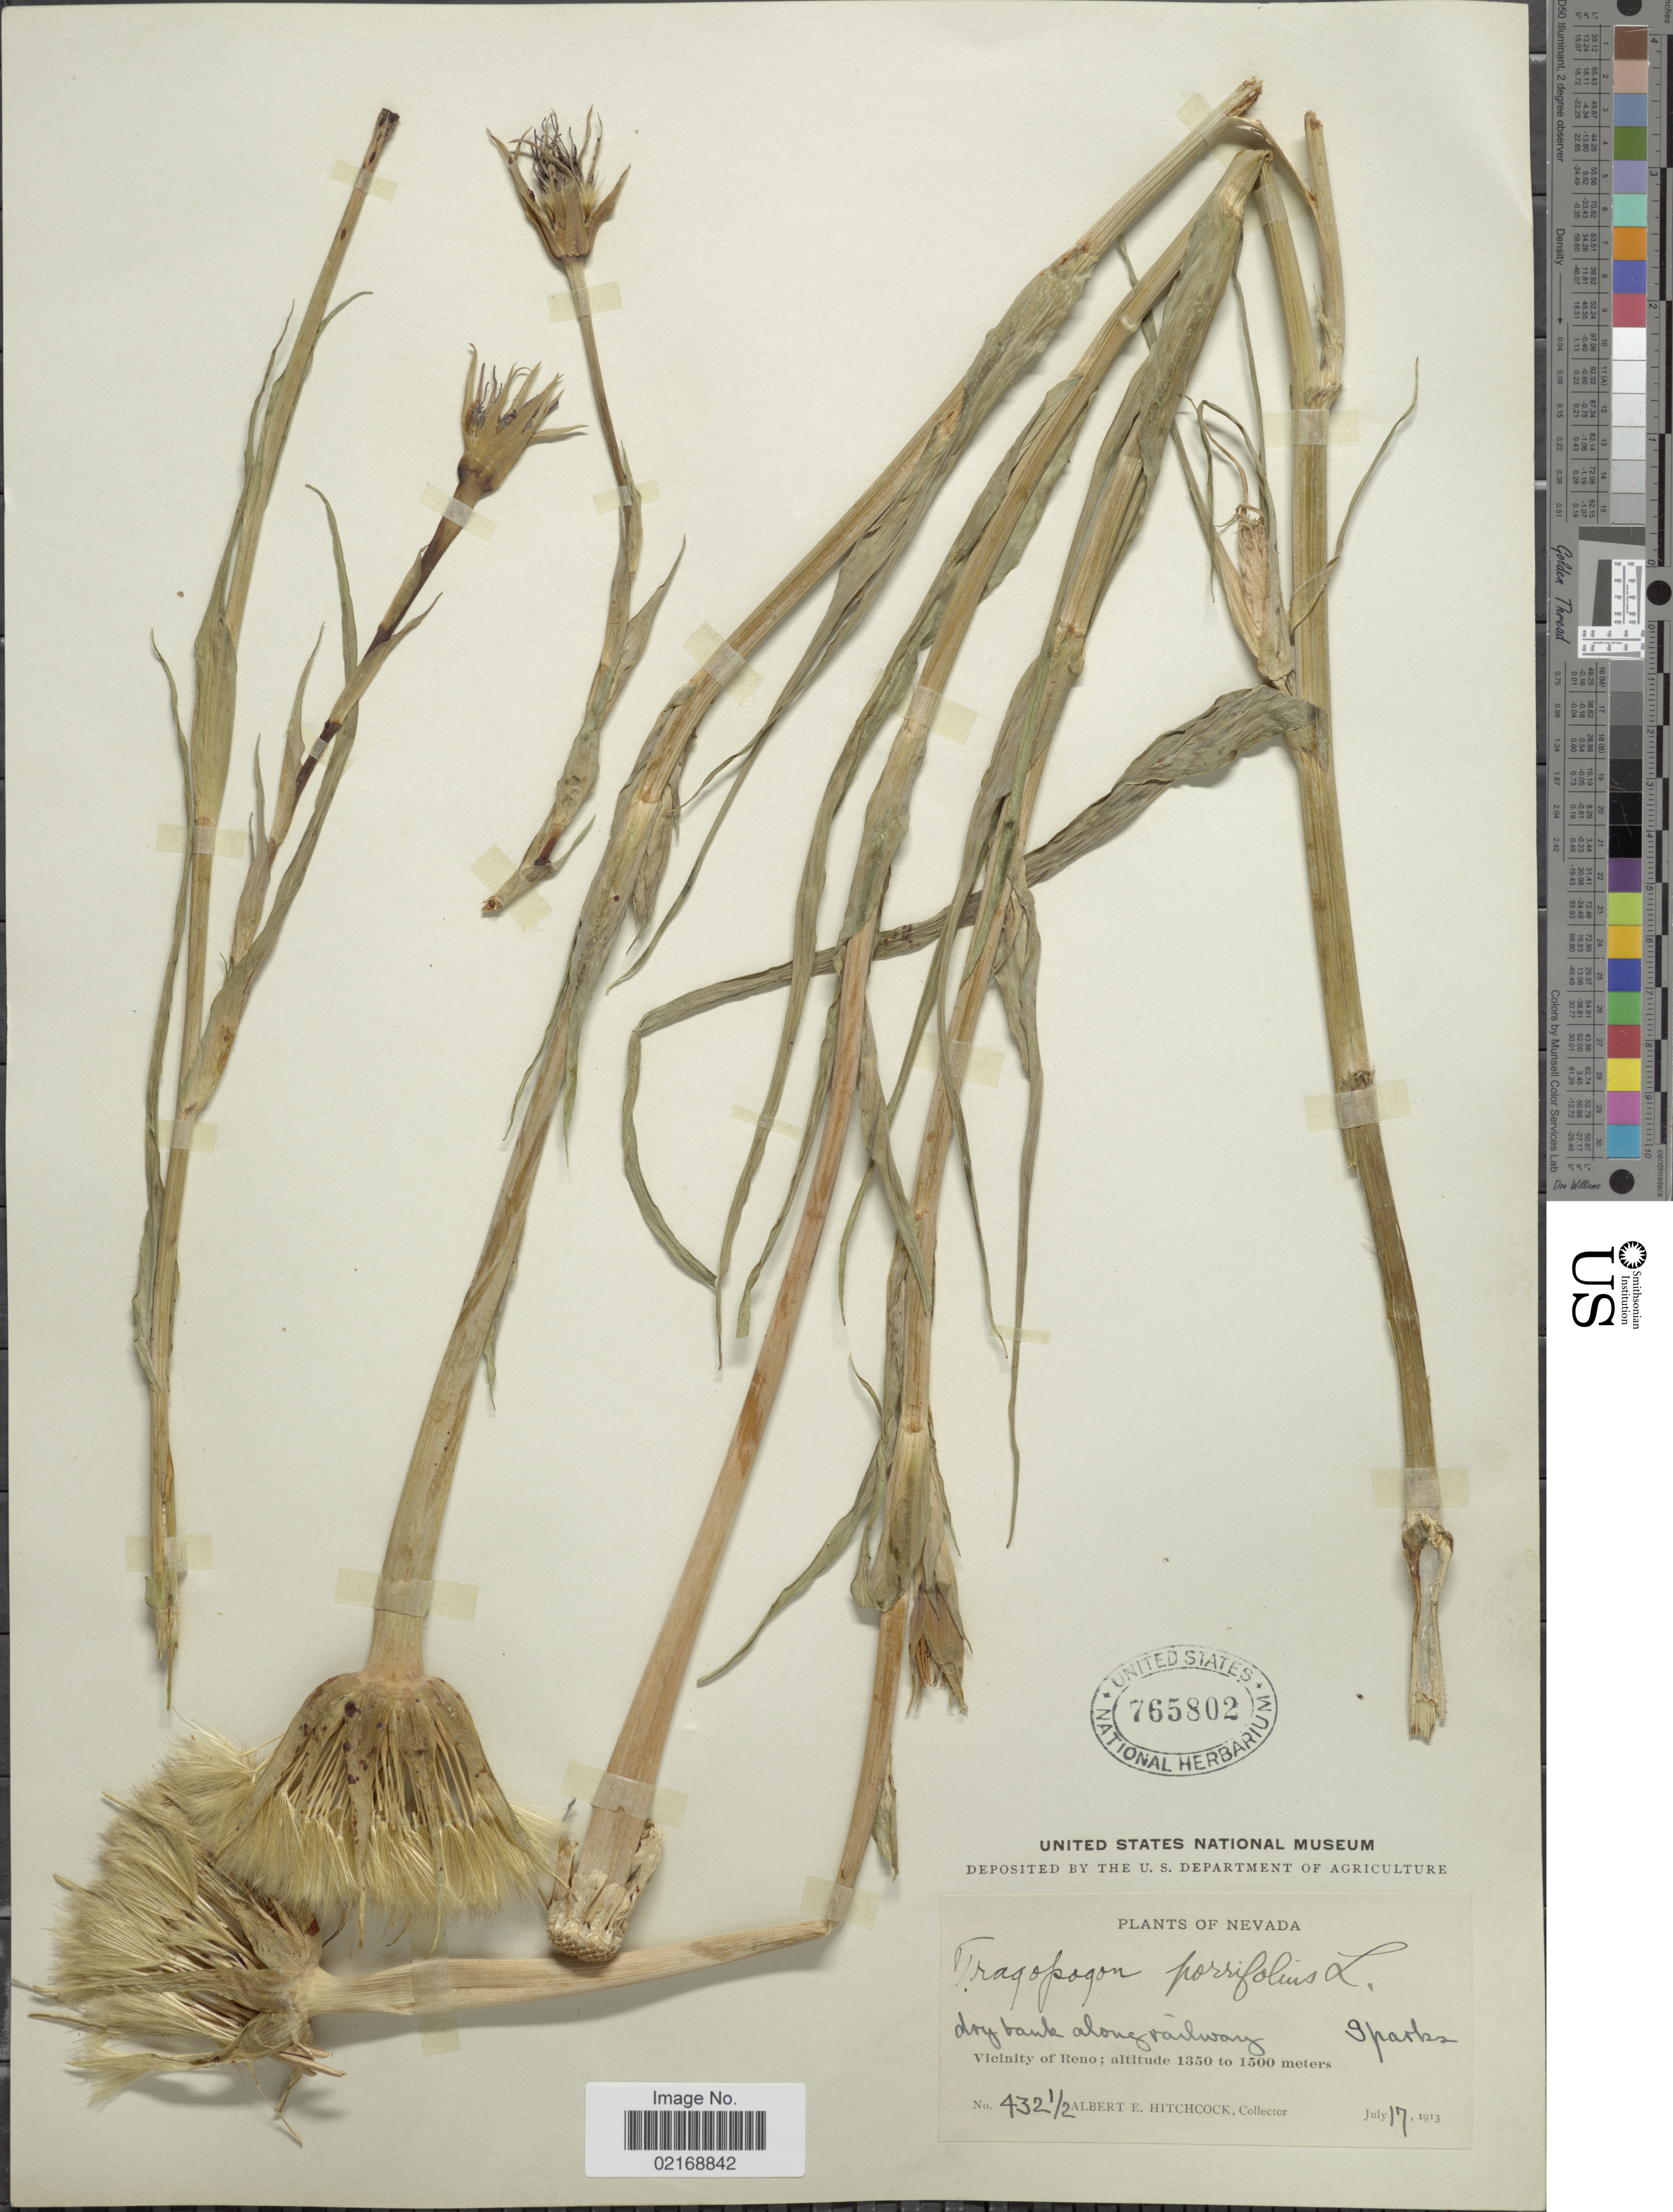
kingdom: Plantae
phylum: Tracheophyta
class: Magnoliopsida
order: Asterales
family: Asteraceae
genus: Tragopogon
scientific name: Tragopogon porrifolius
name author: L.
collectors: A. Hitchcock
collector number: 432½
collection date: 1913-07-17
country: United States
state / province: Nevada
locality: Vicinity of Reno. along railway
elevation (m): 1350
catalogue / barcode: US 765802